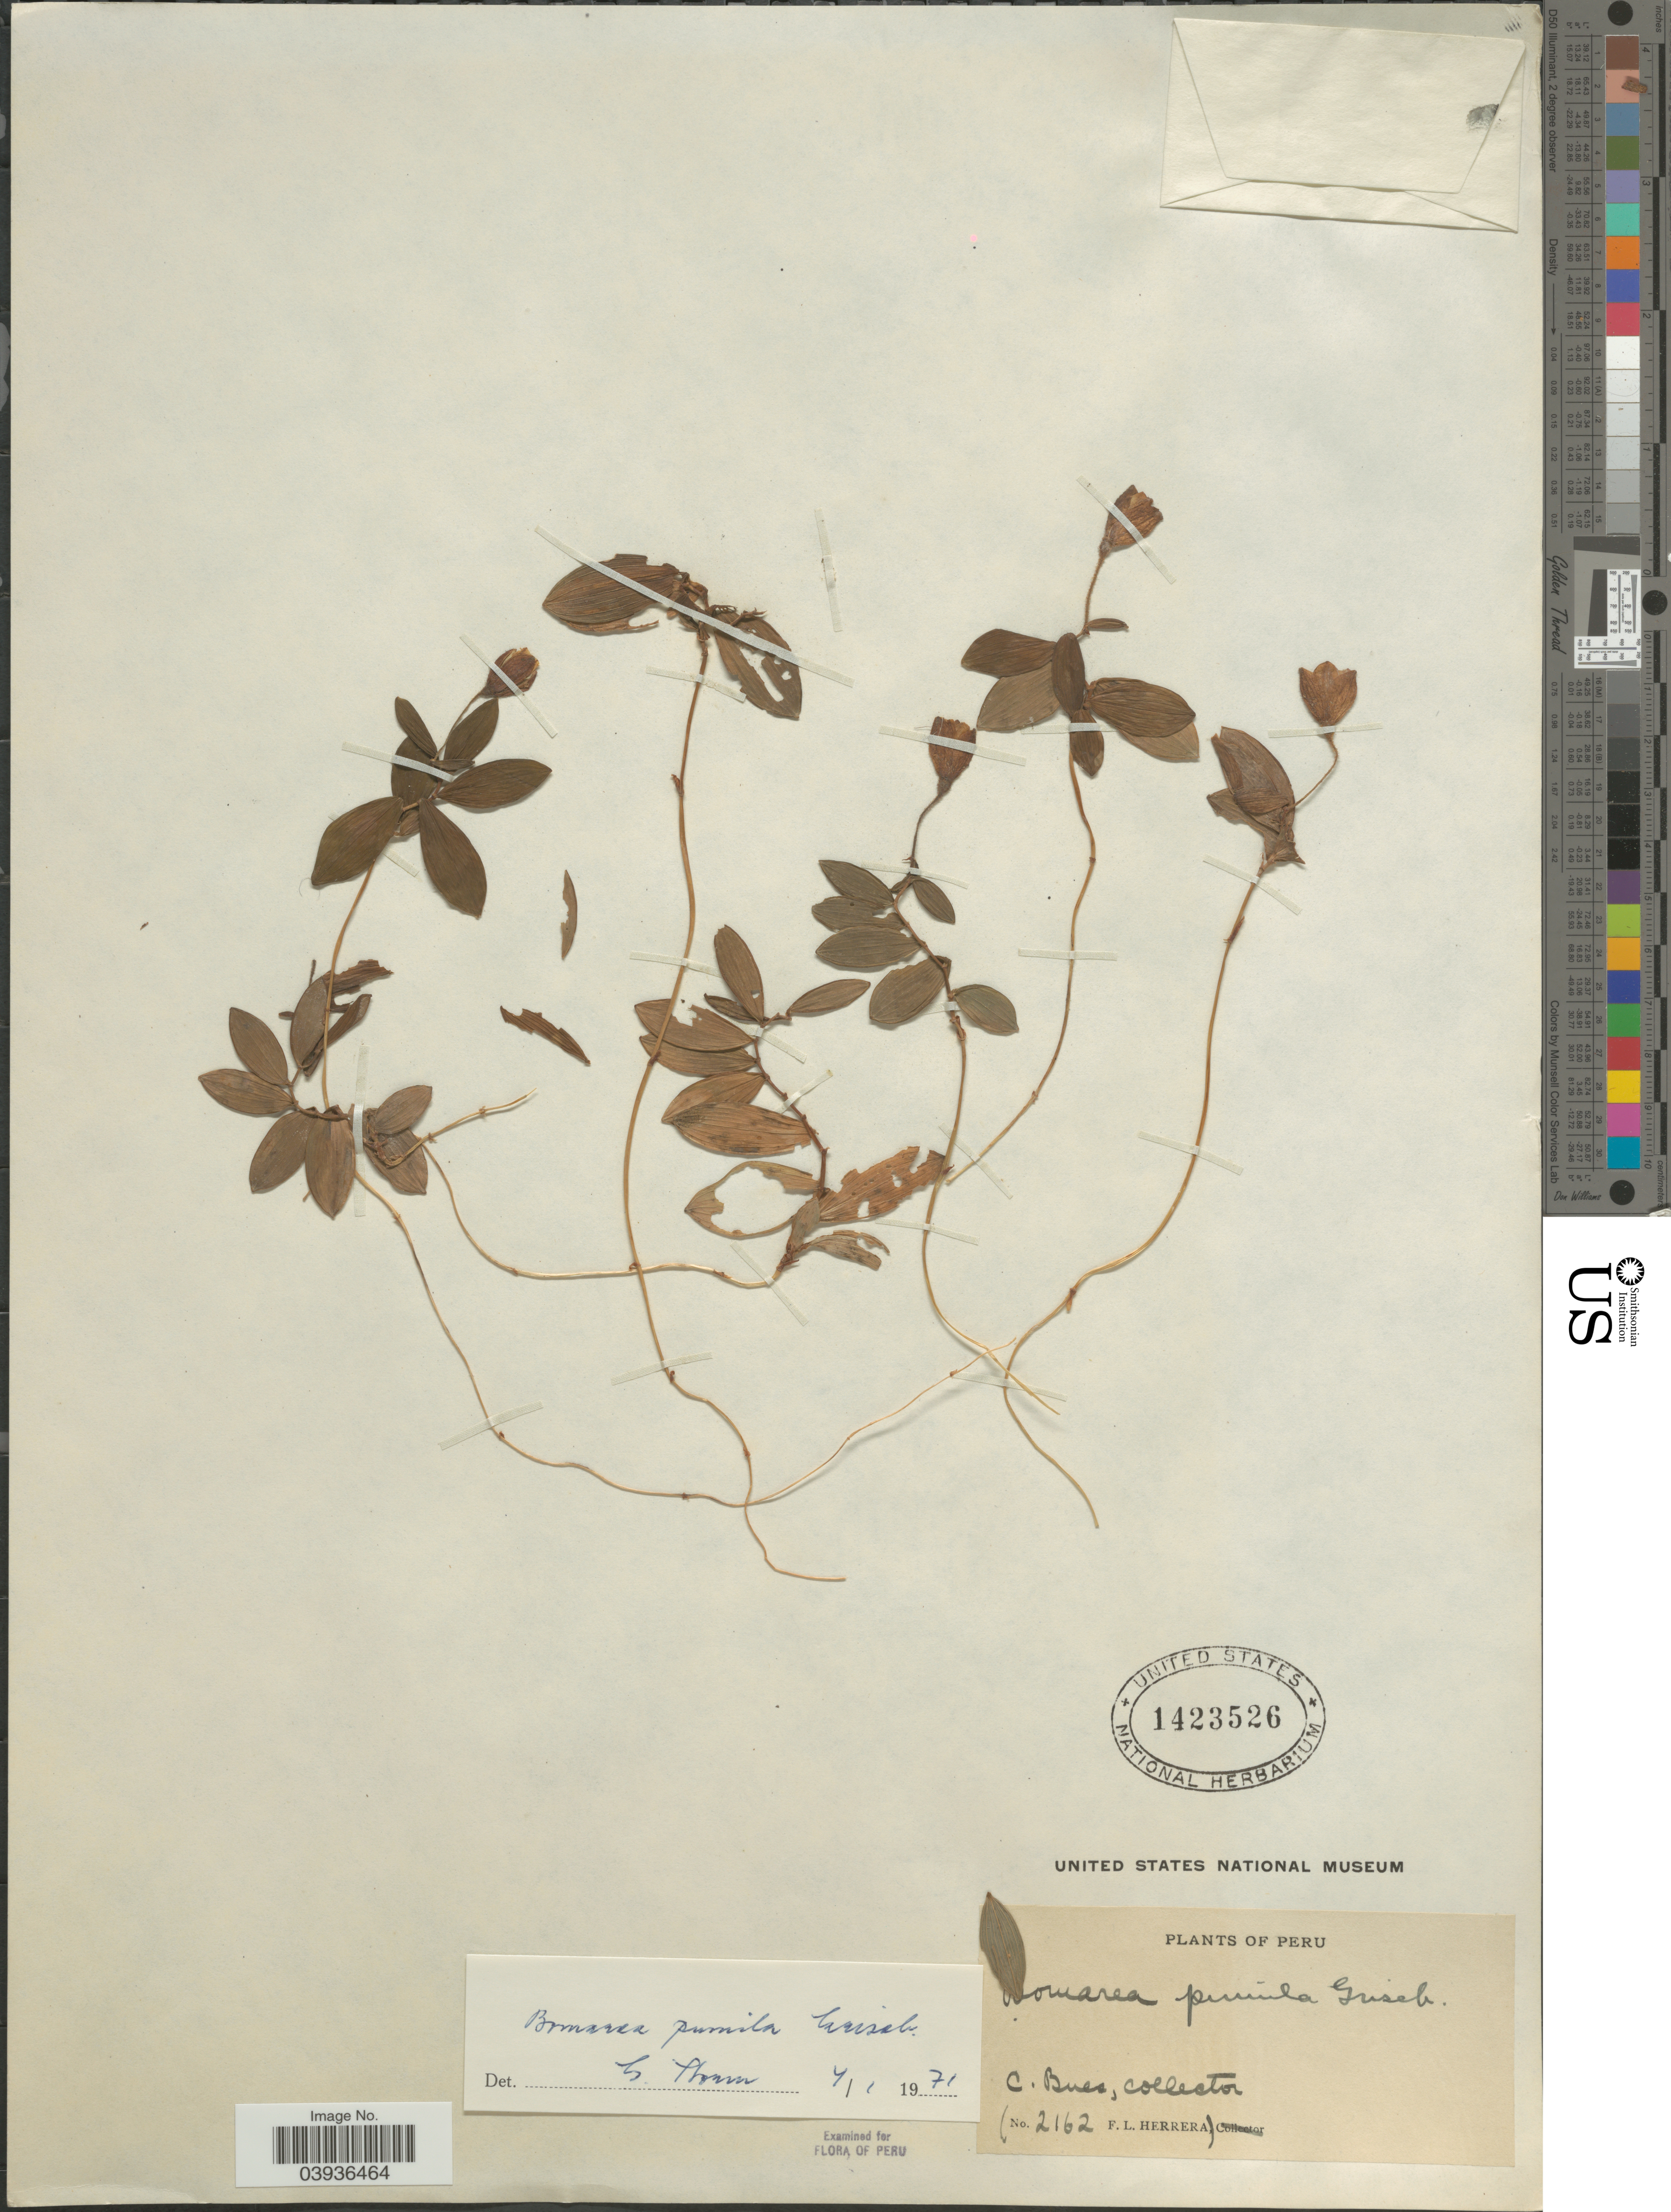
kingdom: Plantae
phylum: Tracheophyta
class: Liliopsida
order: Liliales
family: Alstroemeriaceae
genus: Bomarea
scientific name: Bomarea pumila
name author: Griseb. ex Baker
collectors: C. Bues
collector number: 2162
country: Peru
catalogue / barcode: US 1423526